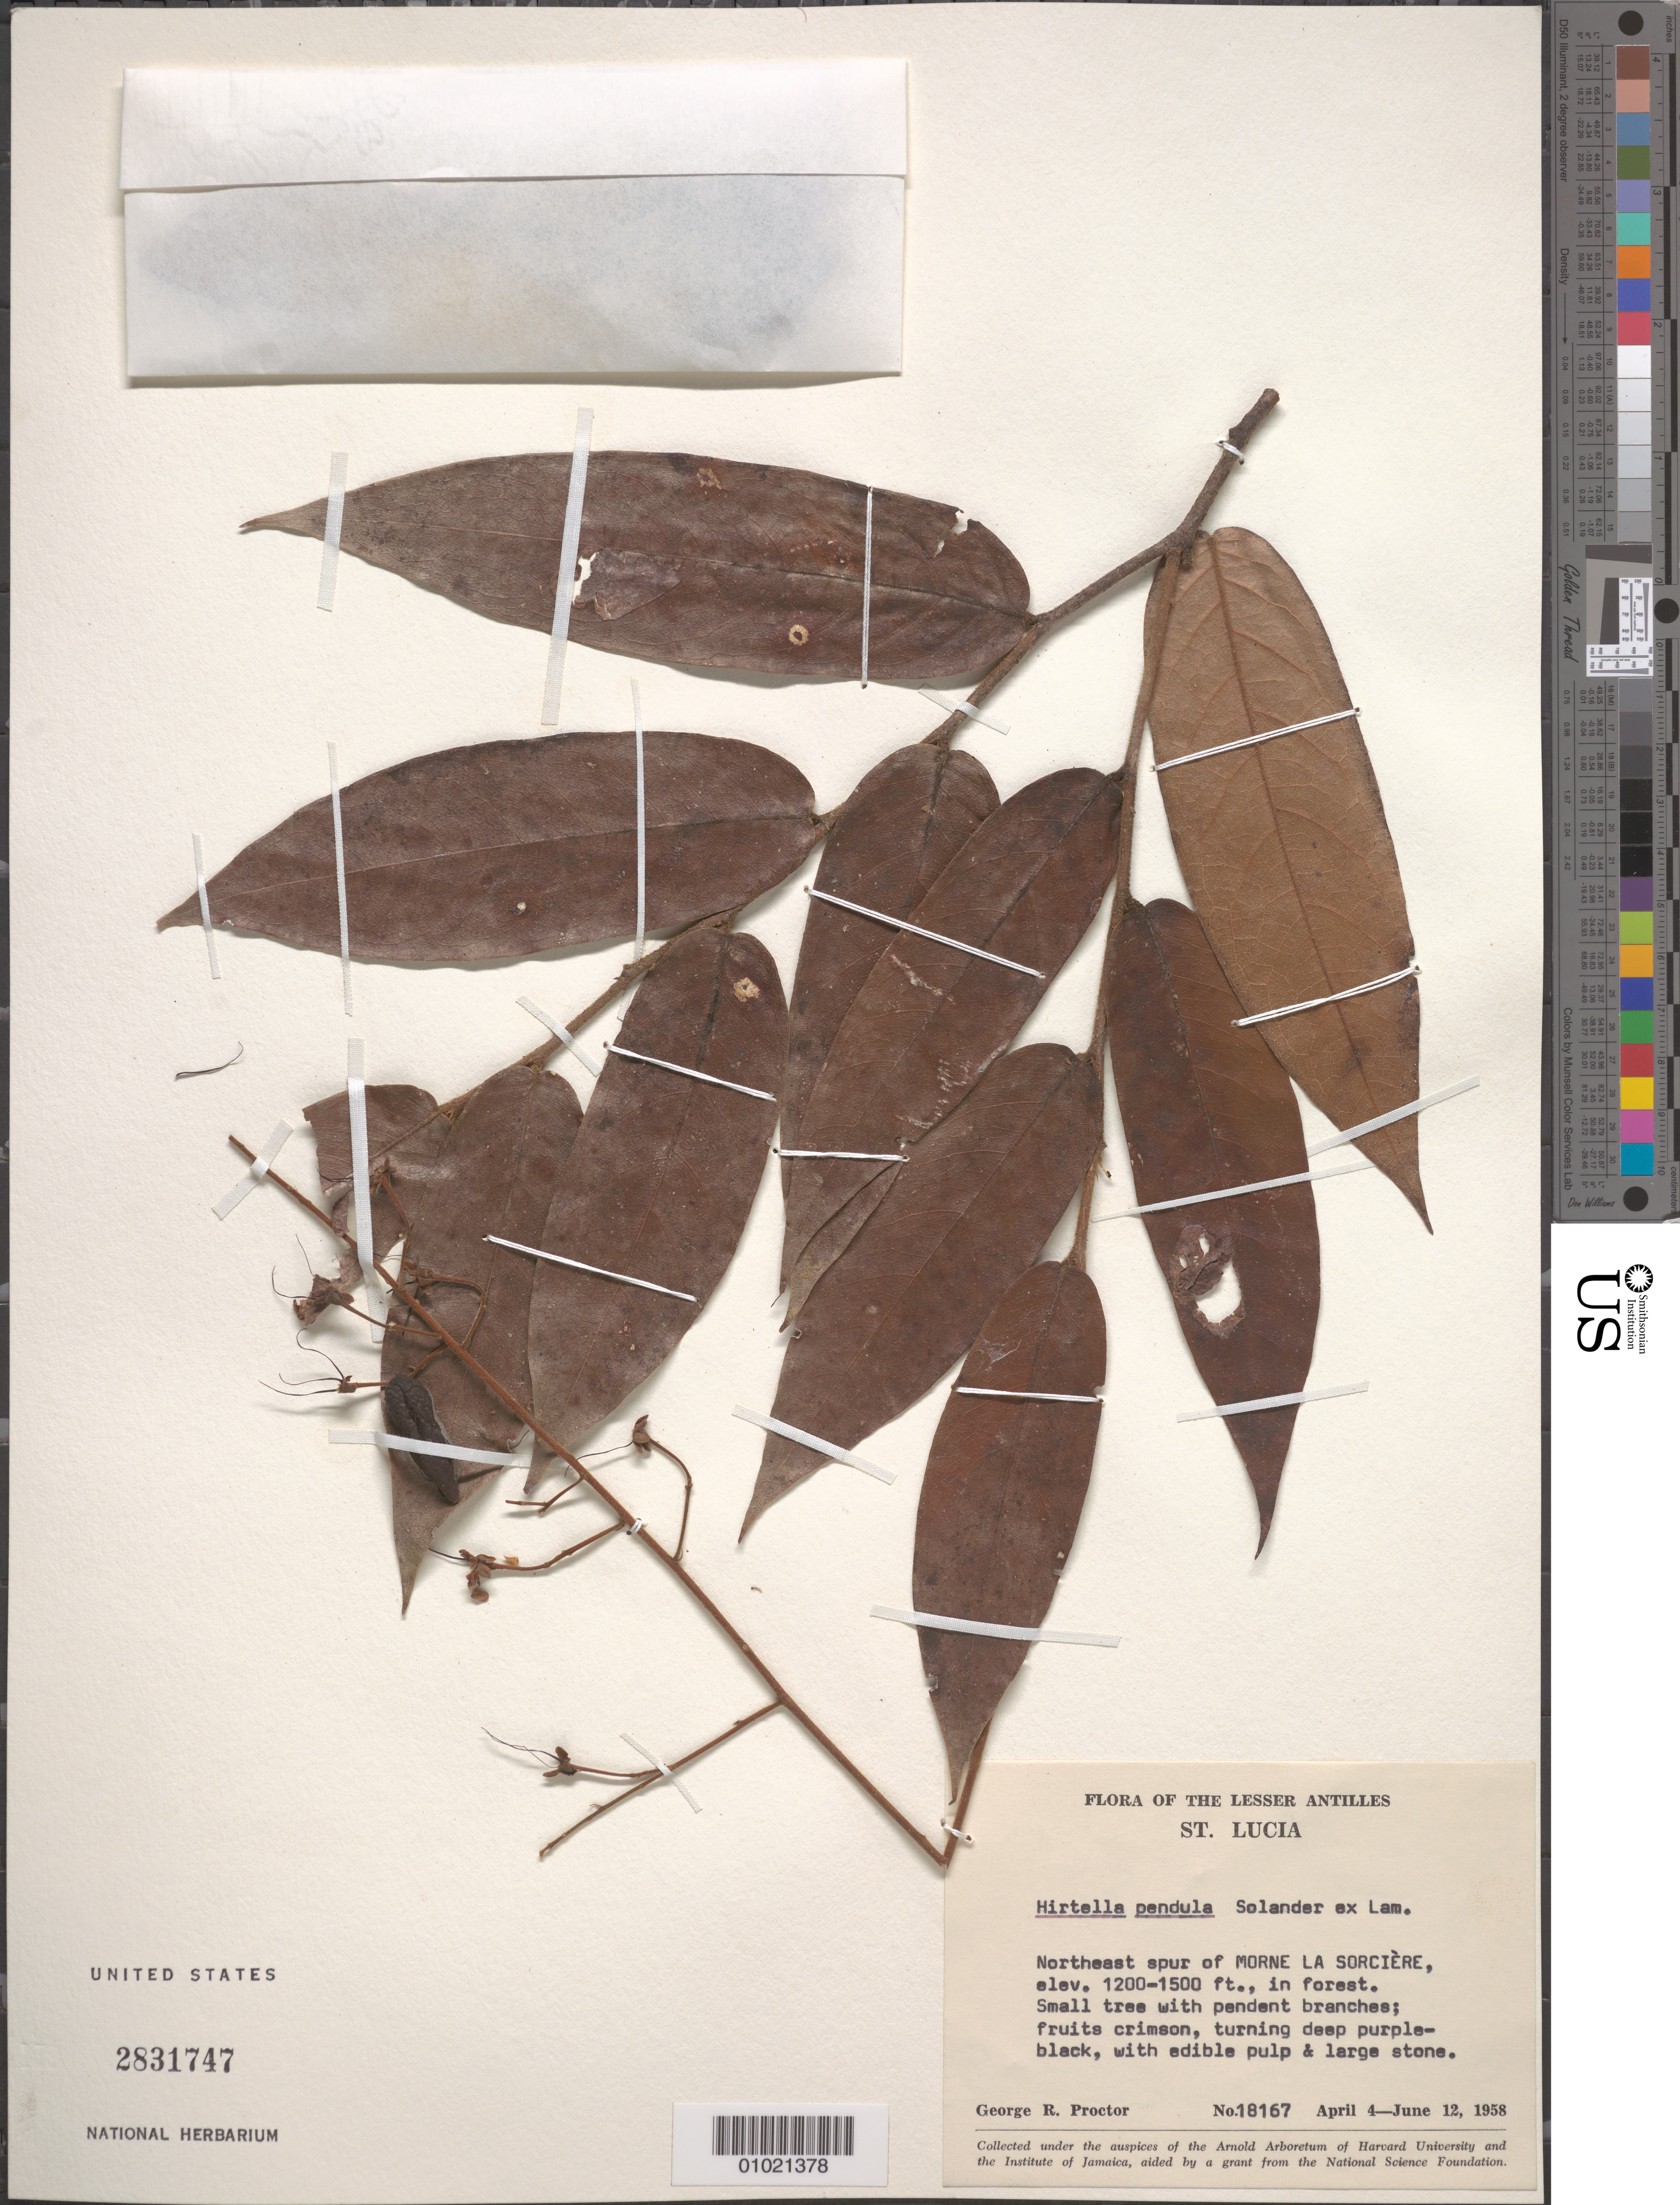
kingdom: Plantae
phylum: Tracheophyta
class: Magnoliopsida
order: Malpighiales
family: Chrysobalanaceae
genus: Hirtella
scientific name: Hirtella pendula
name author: Sol. ex Lam.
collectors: G. R. Proctor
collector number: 18167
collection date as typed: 04 Apr 1958 to 12 Jun 1958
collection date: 1958-04-04/1958-06-12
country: St. Lucia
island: St. Lucia I.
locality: Northeast spur of Morne La Sorciere, in forest.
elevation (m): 366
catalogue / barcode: US 2831747